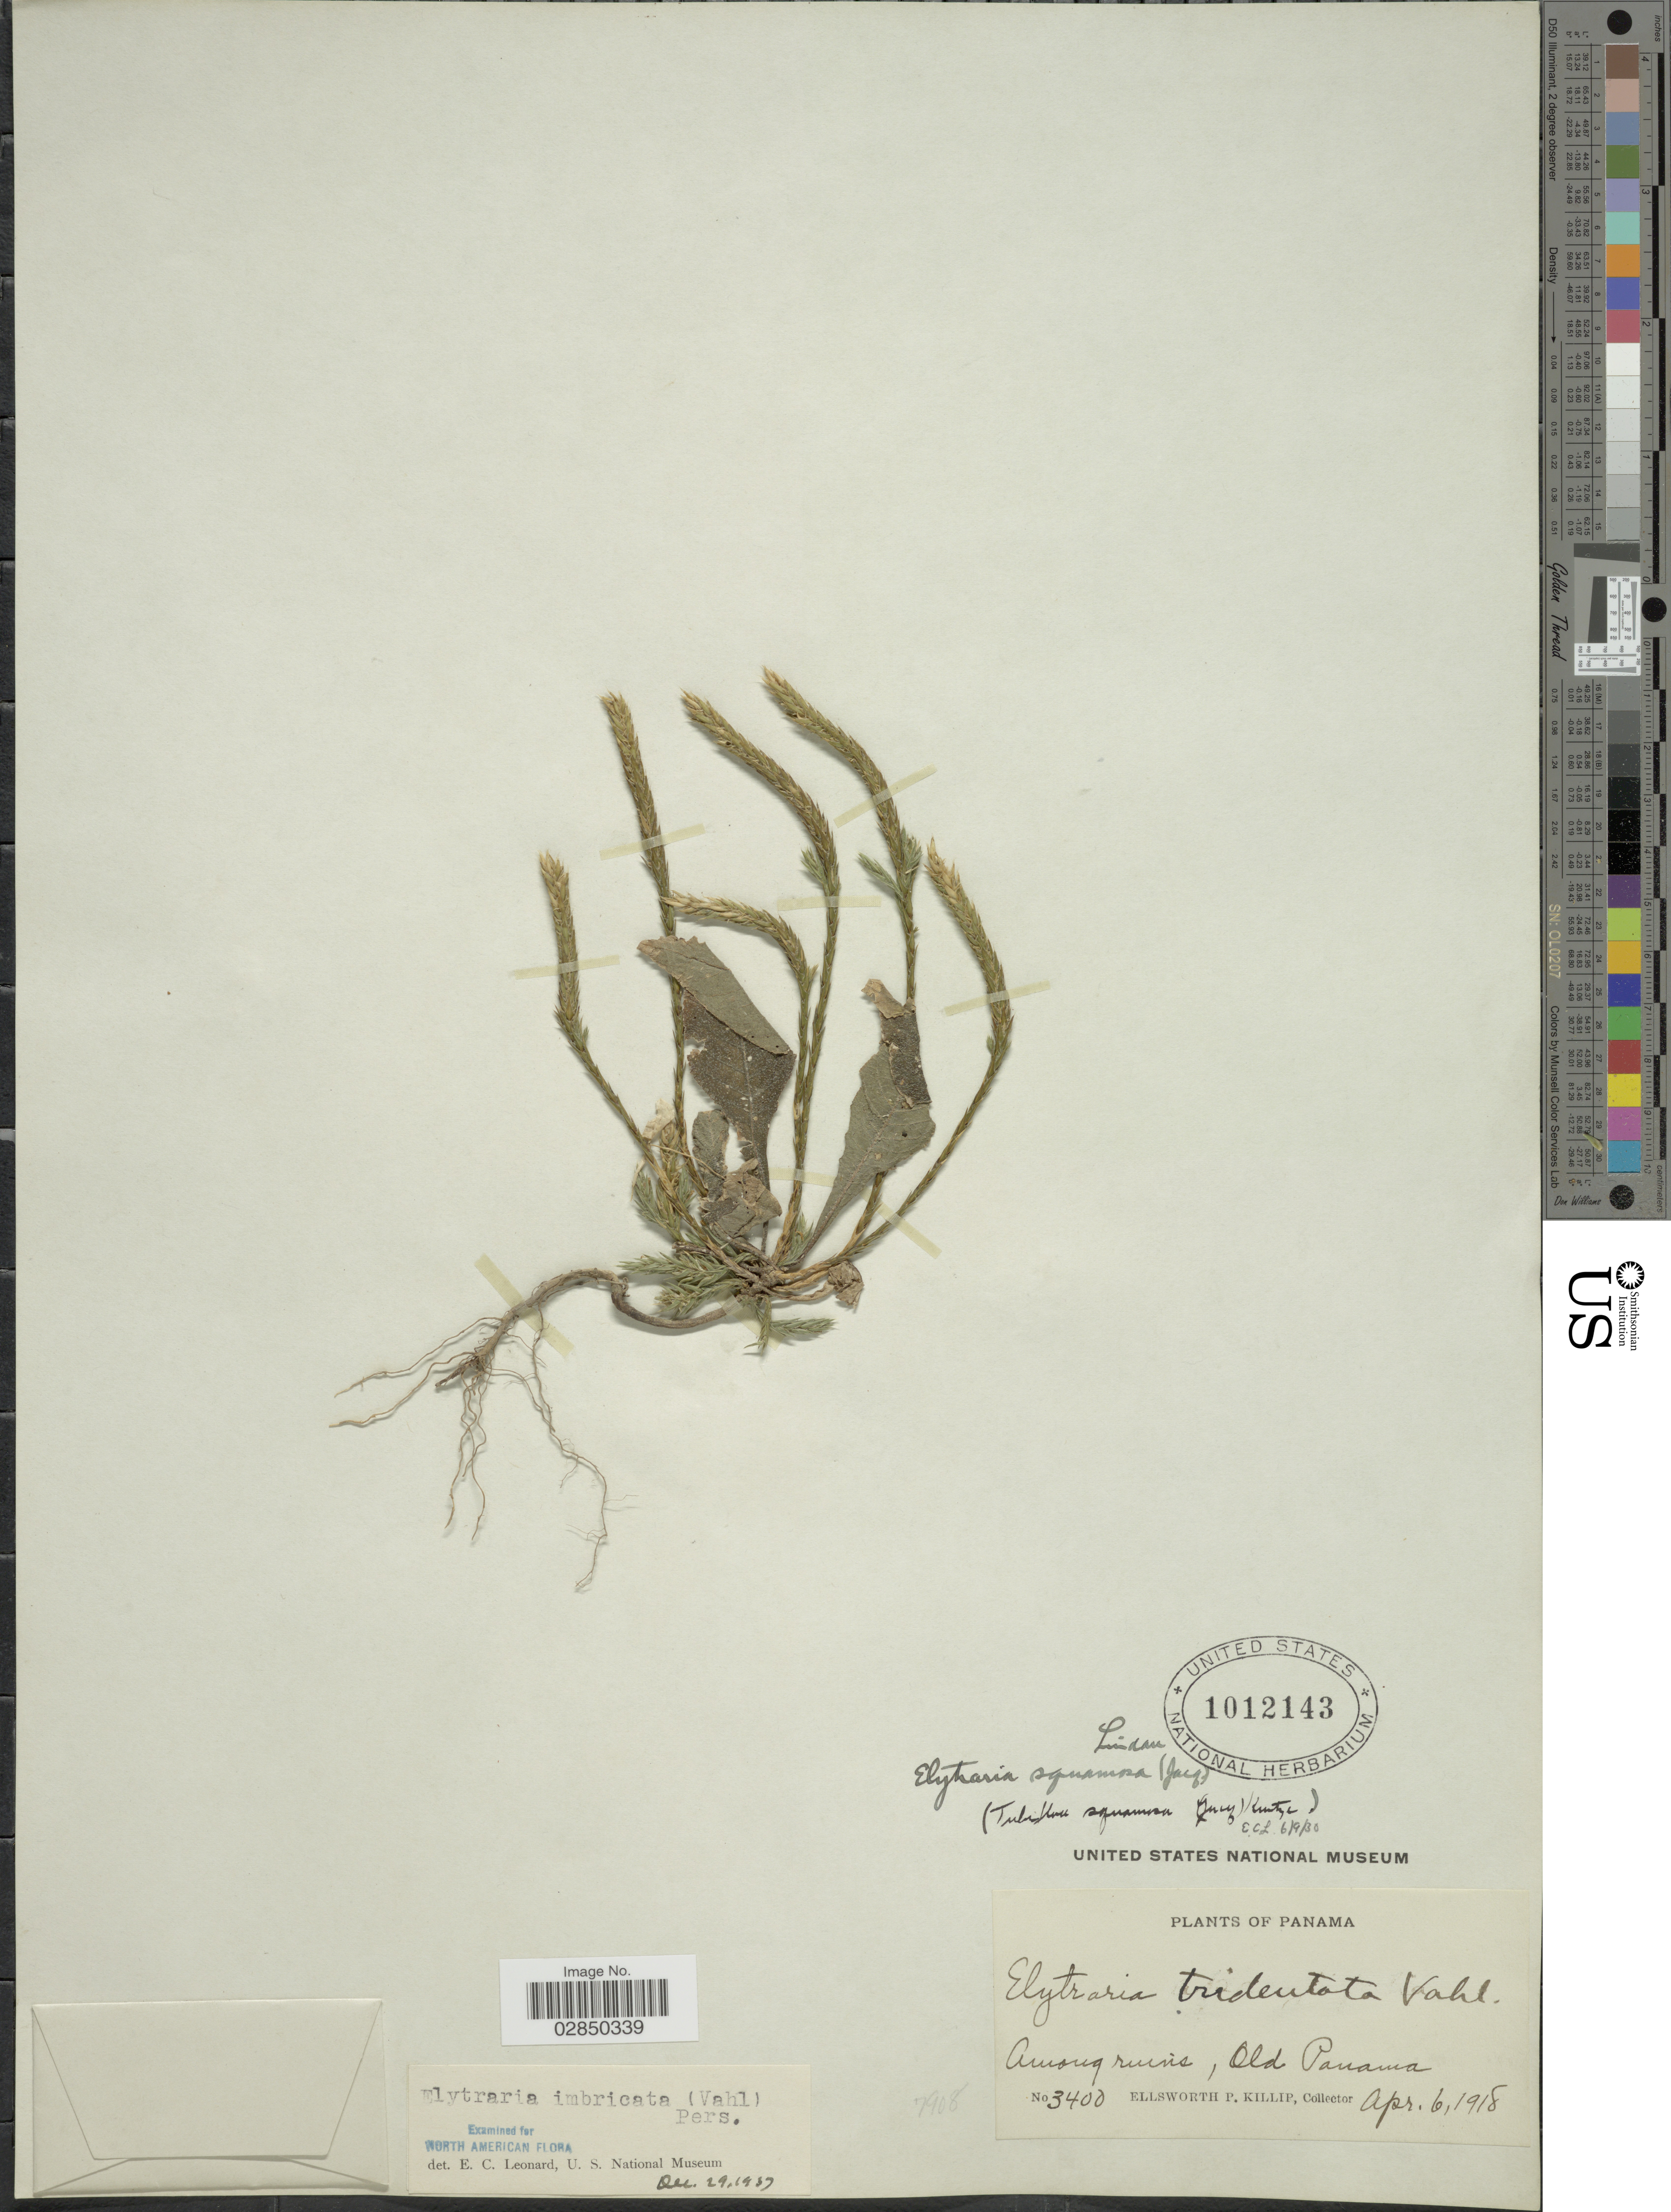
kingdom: Plantae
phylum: Tracheophyta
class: Magnoliopsida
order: Lamiales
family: Acanthaceae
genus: Elytraria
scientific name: Elytraria imbricata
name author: (Vahl) Pers.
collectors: E. P. Killip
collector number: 3400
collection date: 1918-04-06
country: Panama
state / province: Panamá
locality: Among ruins, Old Panama.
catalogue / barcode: US 1012143